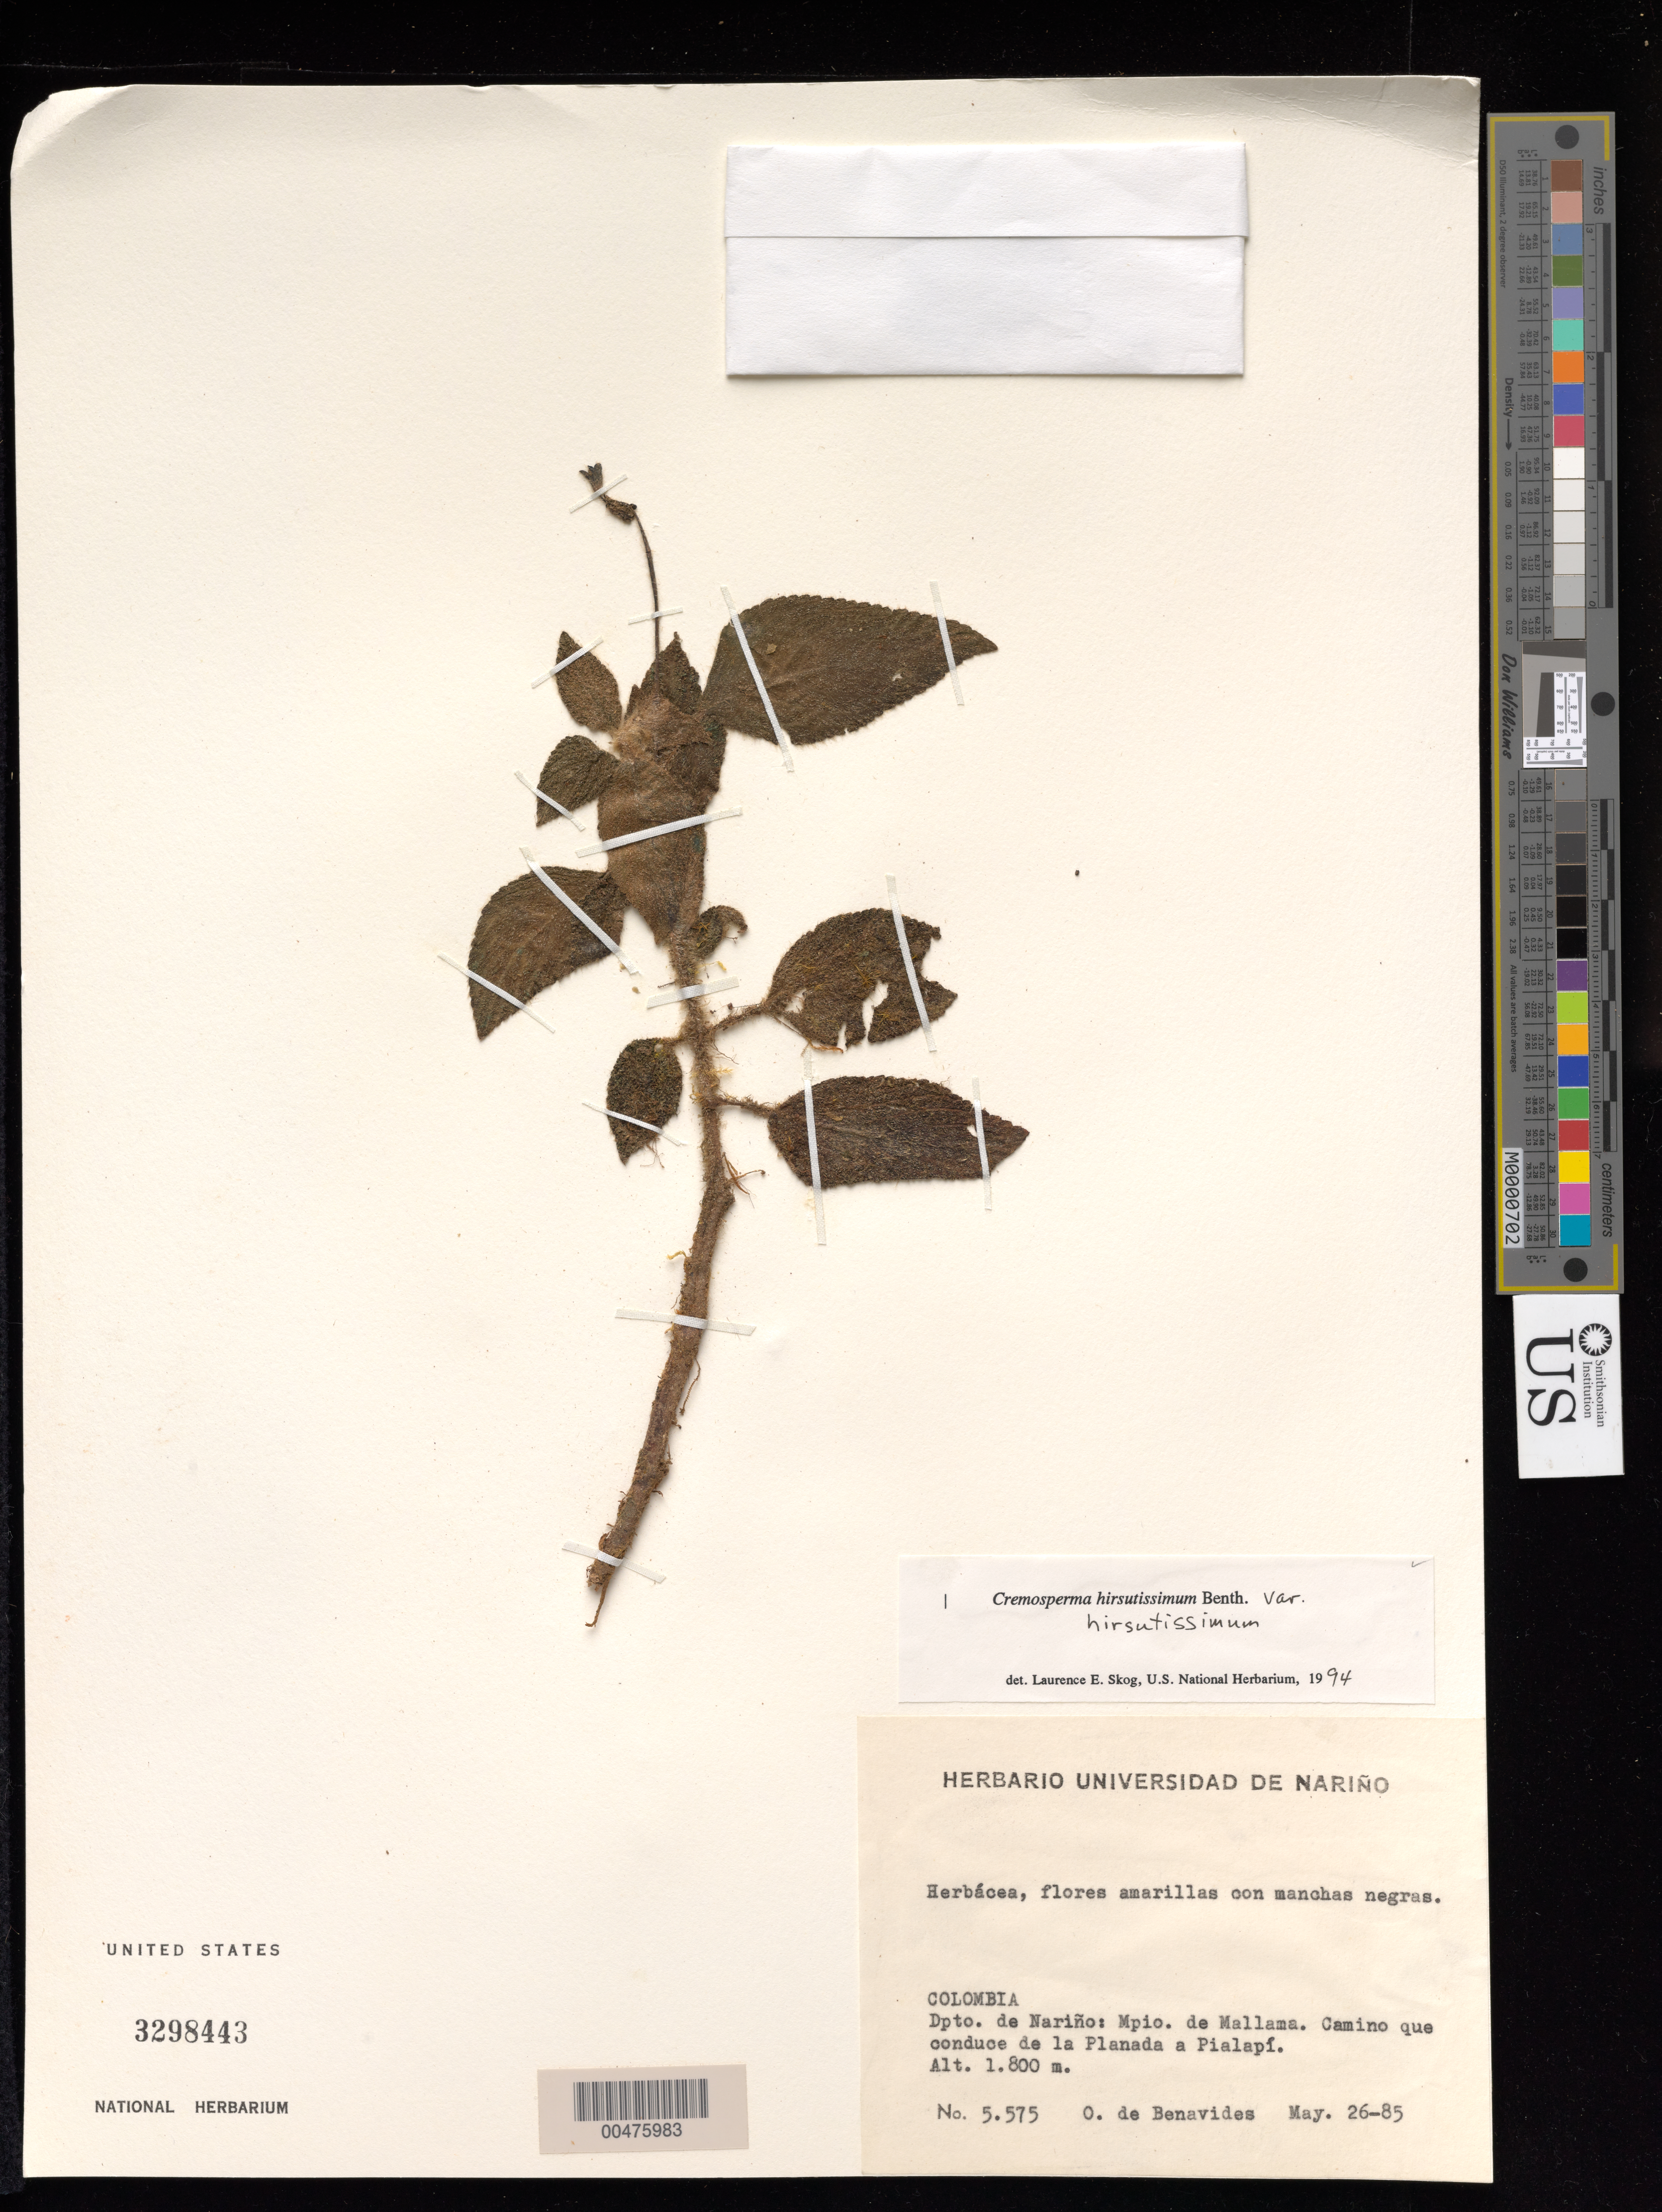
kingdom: Plantae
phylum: Tracheophyta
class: Magnoliopsida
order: Lamiales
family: Gesneriaceae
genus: Cremosperma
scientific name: Cremosperma hirsutissimum var. hirsutissimum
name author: Benth.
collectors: Olga S. de Benavides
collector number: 5575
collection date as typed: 26 May 1985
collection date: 1985-05-26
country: Colombia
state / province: Nariño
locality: Mallama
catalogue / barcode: US 3298443